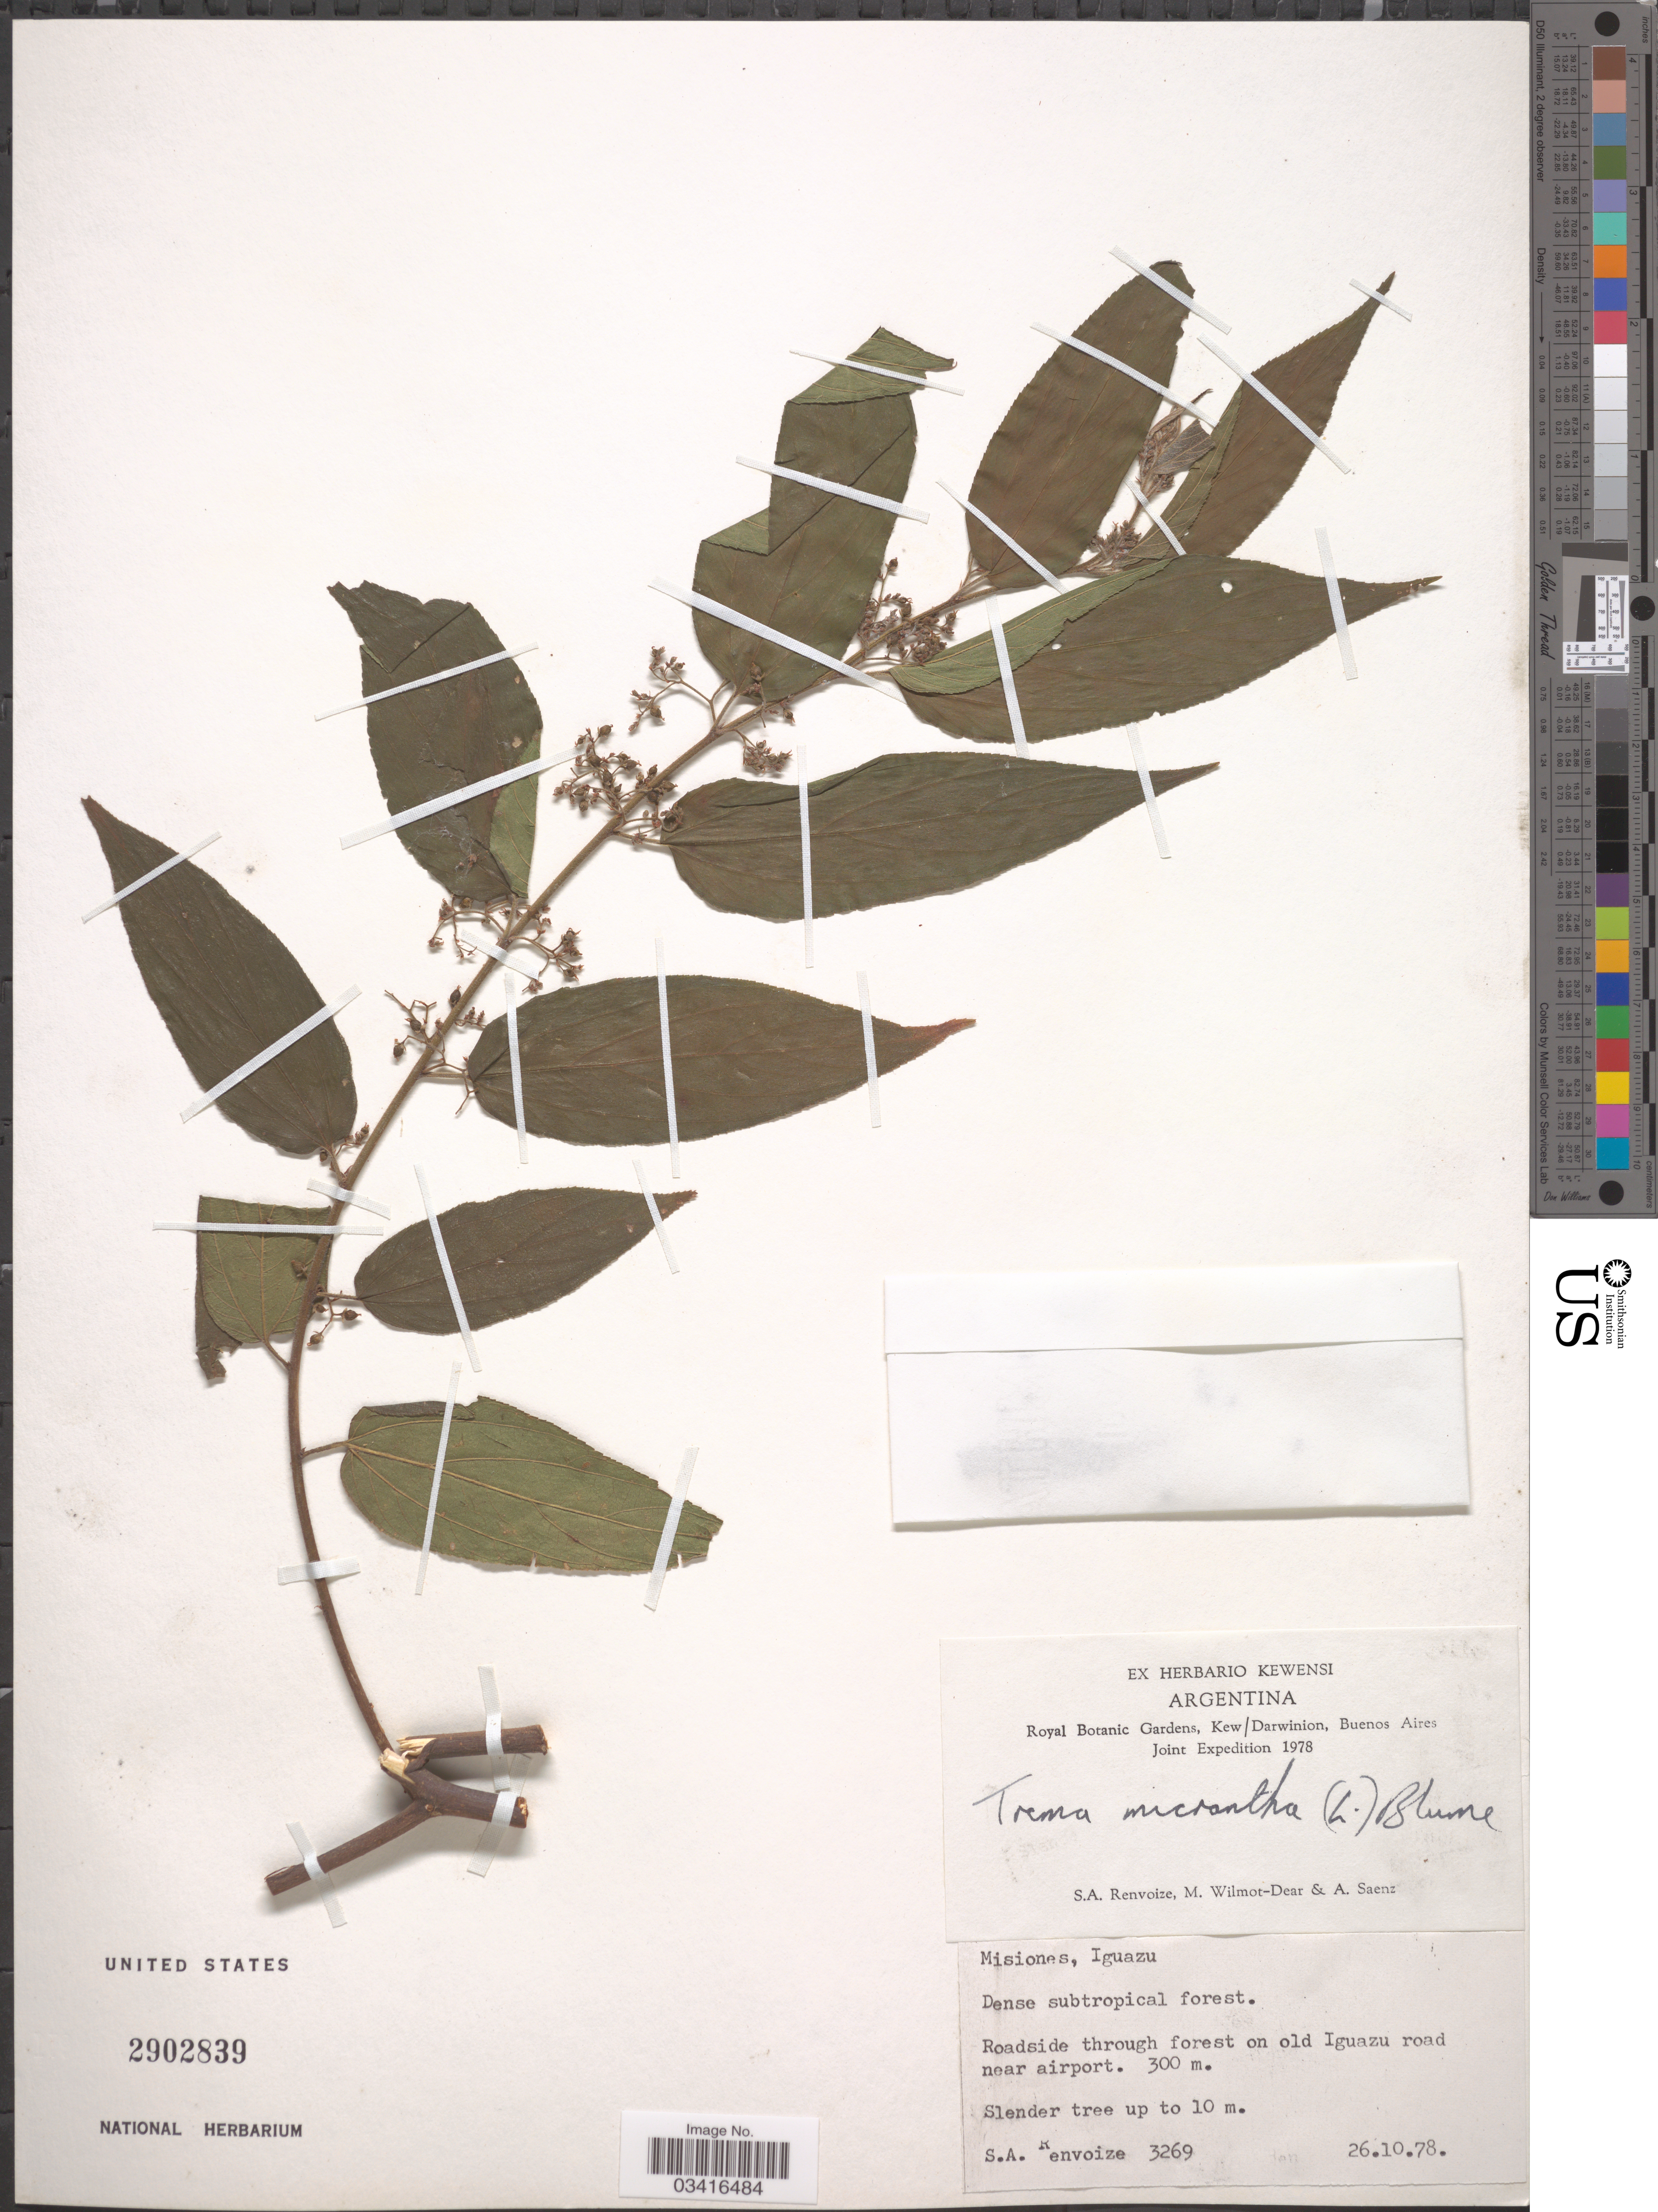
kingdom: Plantae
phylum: Tracheophyta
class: Magnoliopsida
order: Rosales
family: Cannabaceae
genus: Trema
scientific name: Trema micranthum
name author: (L.) Blume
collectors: S. A. Renvoize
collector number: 3269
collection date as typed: Transcribed d/m/y: 26/10/78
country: Argentina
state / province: Misiones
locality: Roadside through forest on old Iguazu road near airport.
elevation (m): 300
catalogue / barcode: US 2902839